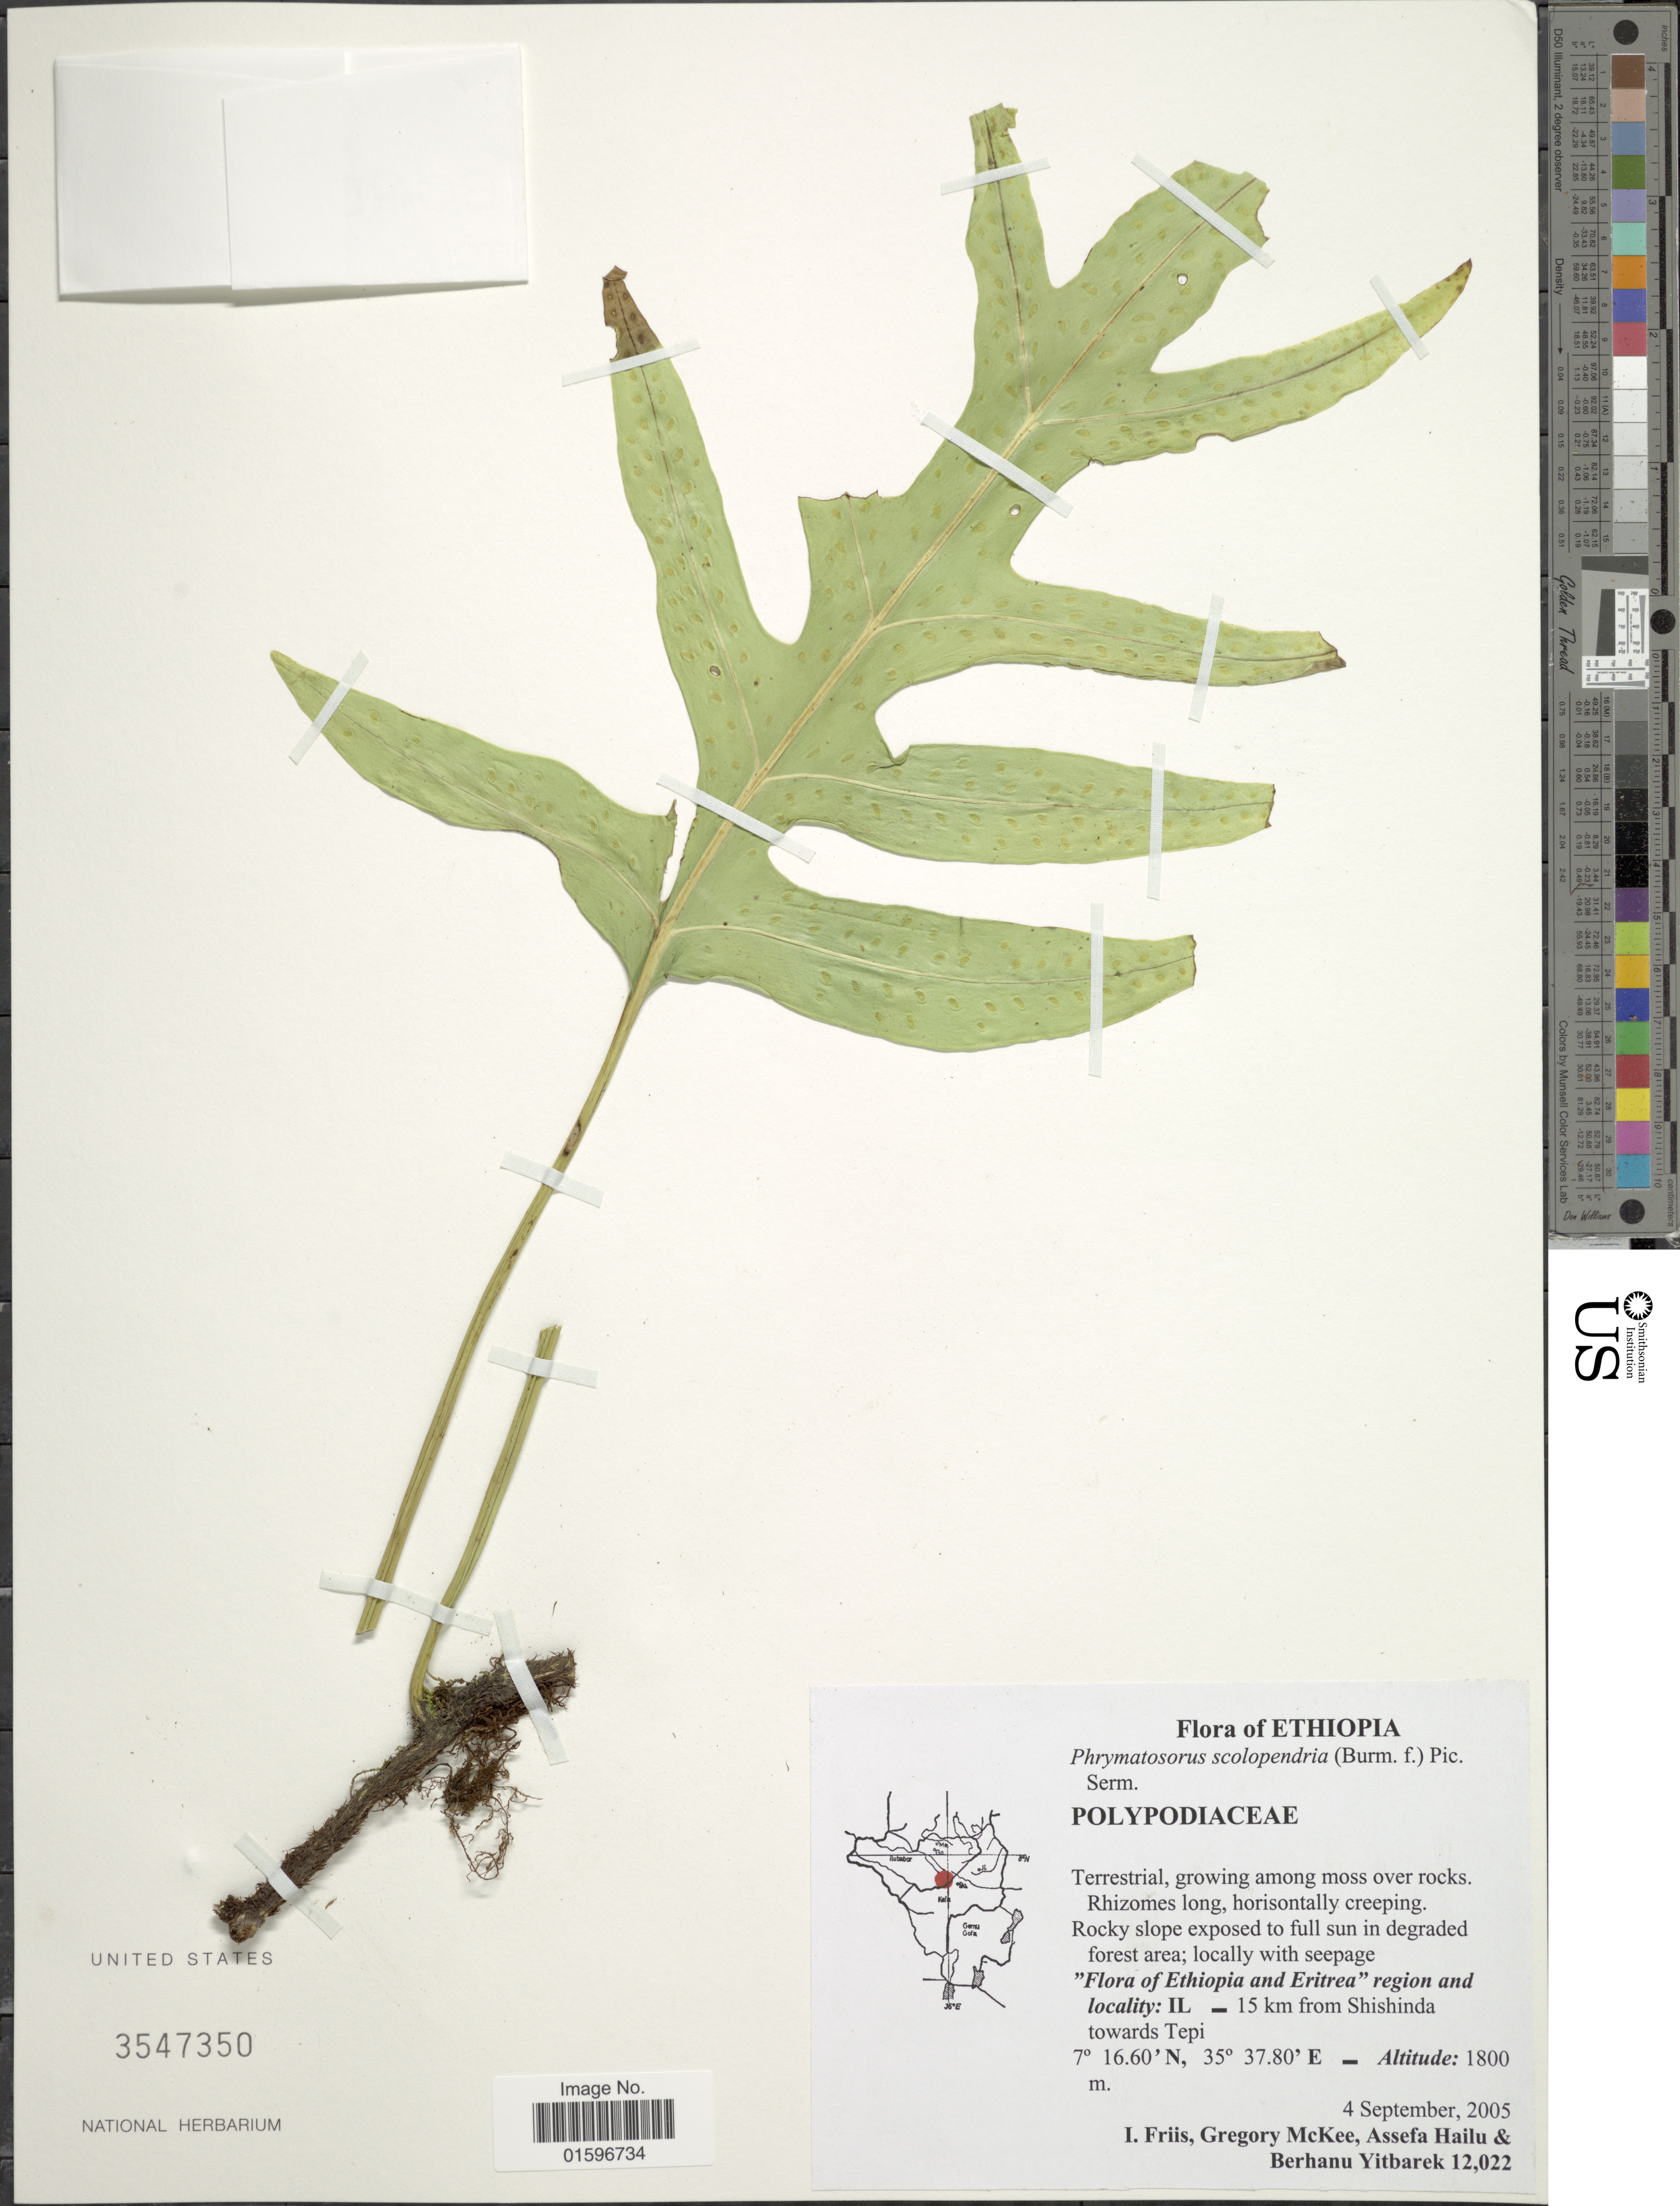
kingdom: Plantae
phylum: Tracheophyta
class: Polypodiopsida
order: Polypodiales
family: Polypodiaceae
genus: Polypodium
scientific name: Polypodium scolopendria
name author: Burm. f.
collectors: I. Friis, G. S. McKee, A. Hailu & B. Yitbarek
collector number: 12022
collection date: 2005-09-04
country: Ethiopia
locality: Ethiopia and Eritrea, IL - 15 km from Shishinda towards Tepi. Ethiopia and Eritrea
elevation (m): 1800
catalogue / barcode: US 3547350